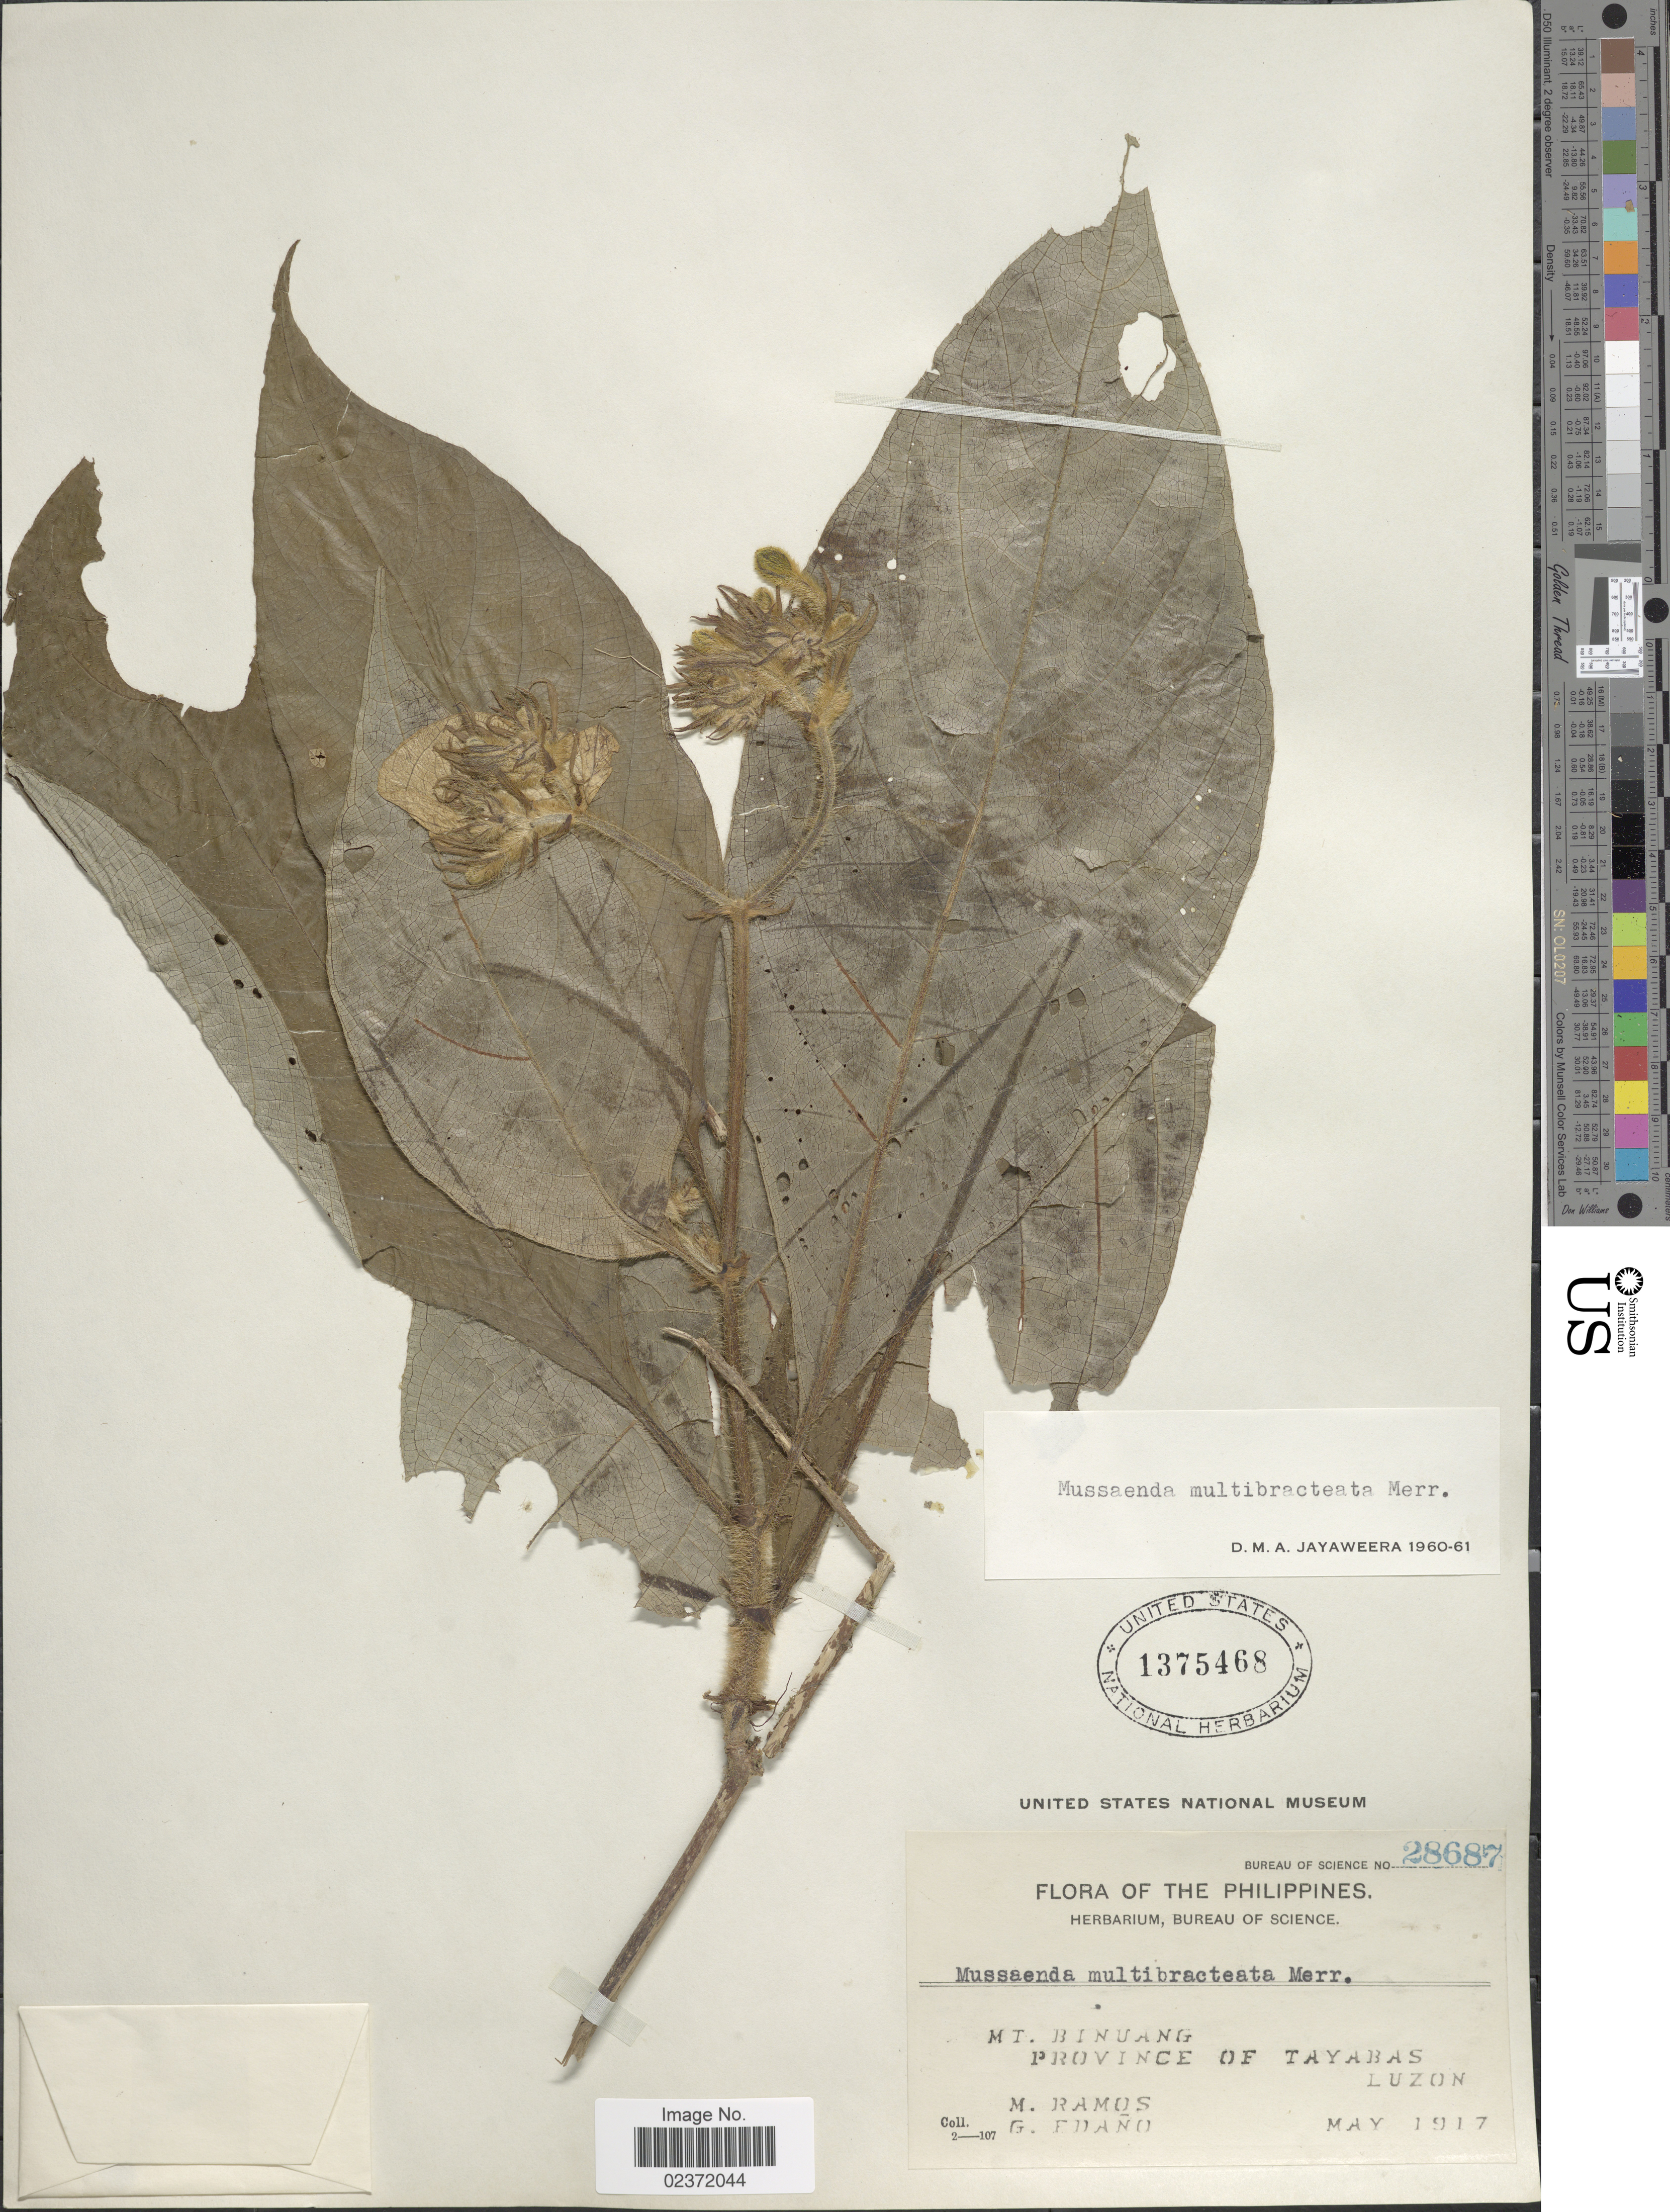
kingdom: Plantae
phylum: Tracheophyta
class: Magnoliopsida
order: Gentianales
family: Rubiaceae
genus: Mussaenda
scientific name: Mussaenda multibracteata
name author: Merr.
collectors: M. Ramos & G. Edaño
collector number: Bureau of Science 28687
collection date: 1917-05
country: Philippines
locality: Mt. Binuang, Province of Tayabas, Luzon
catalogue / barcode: US 1375468